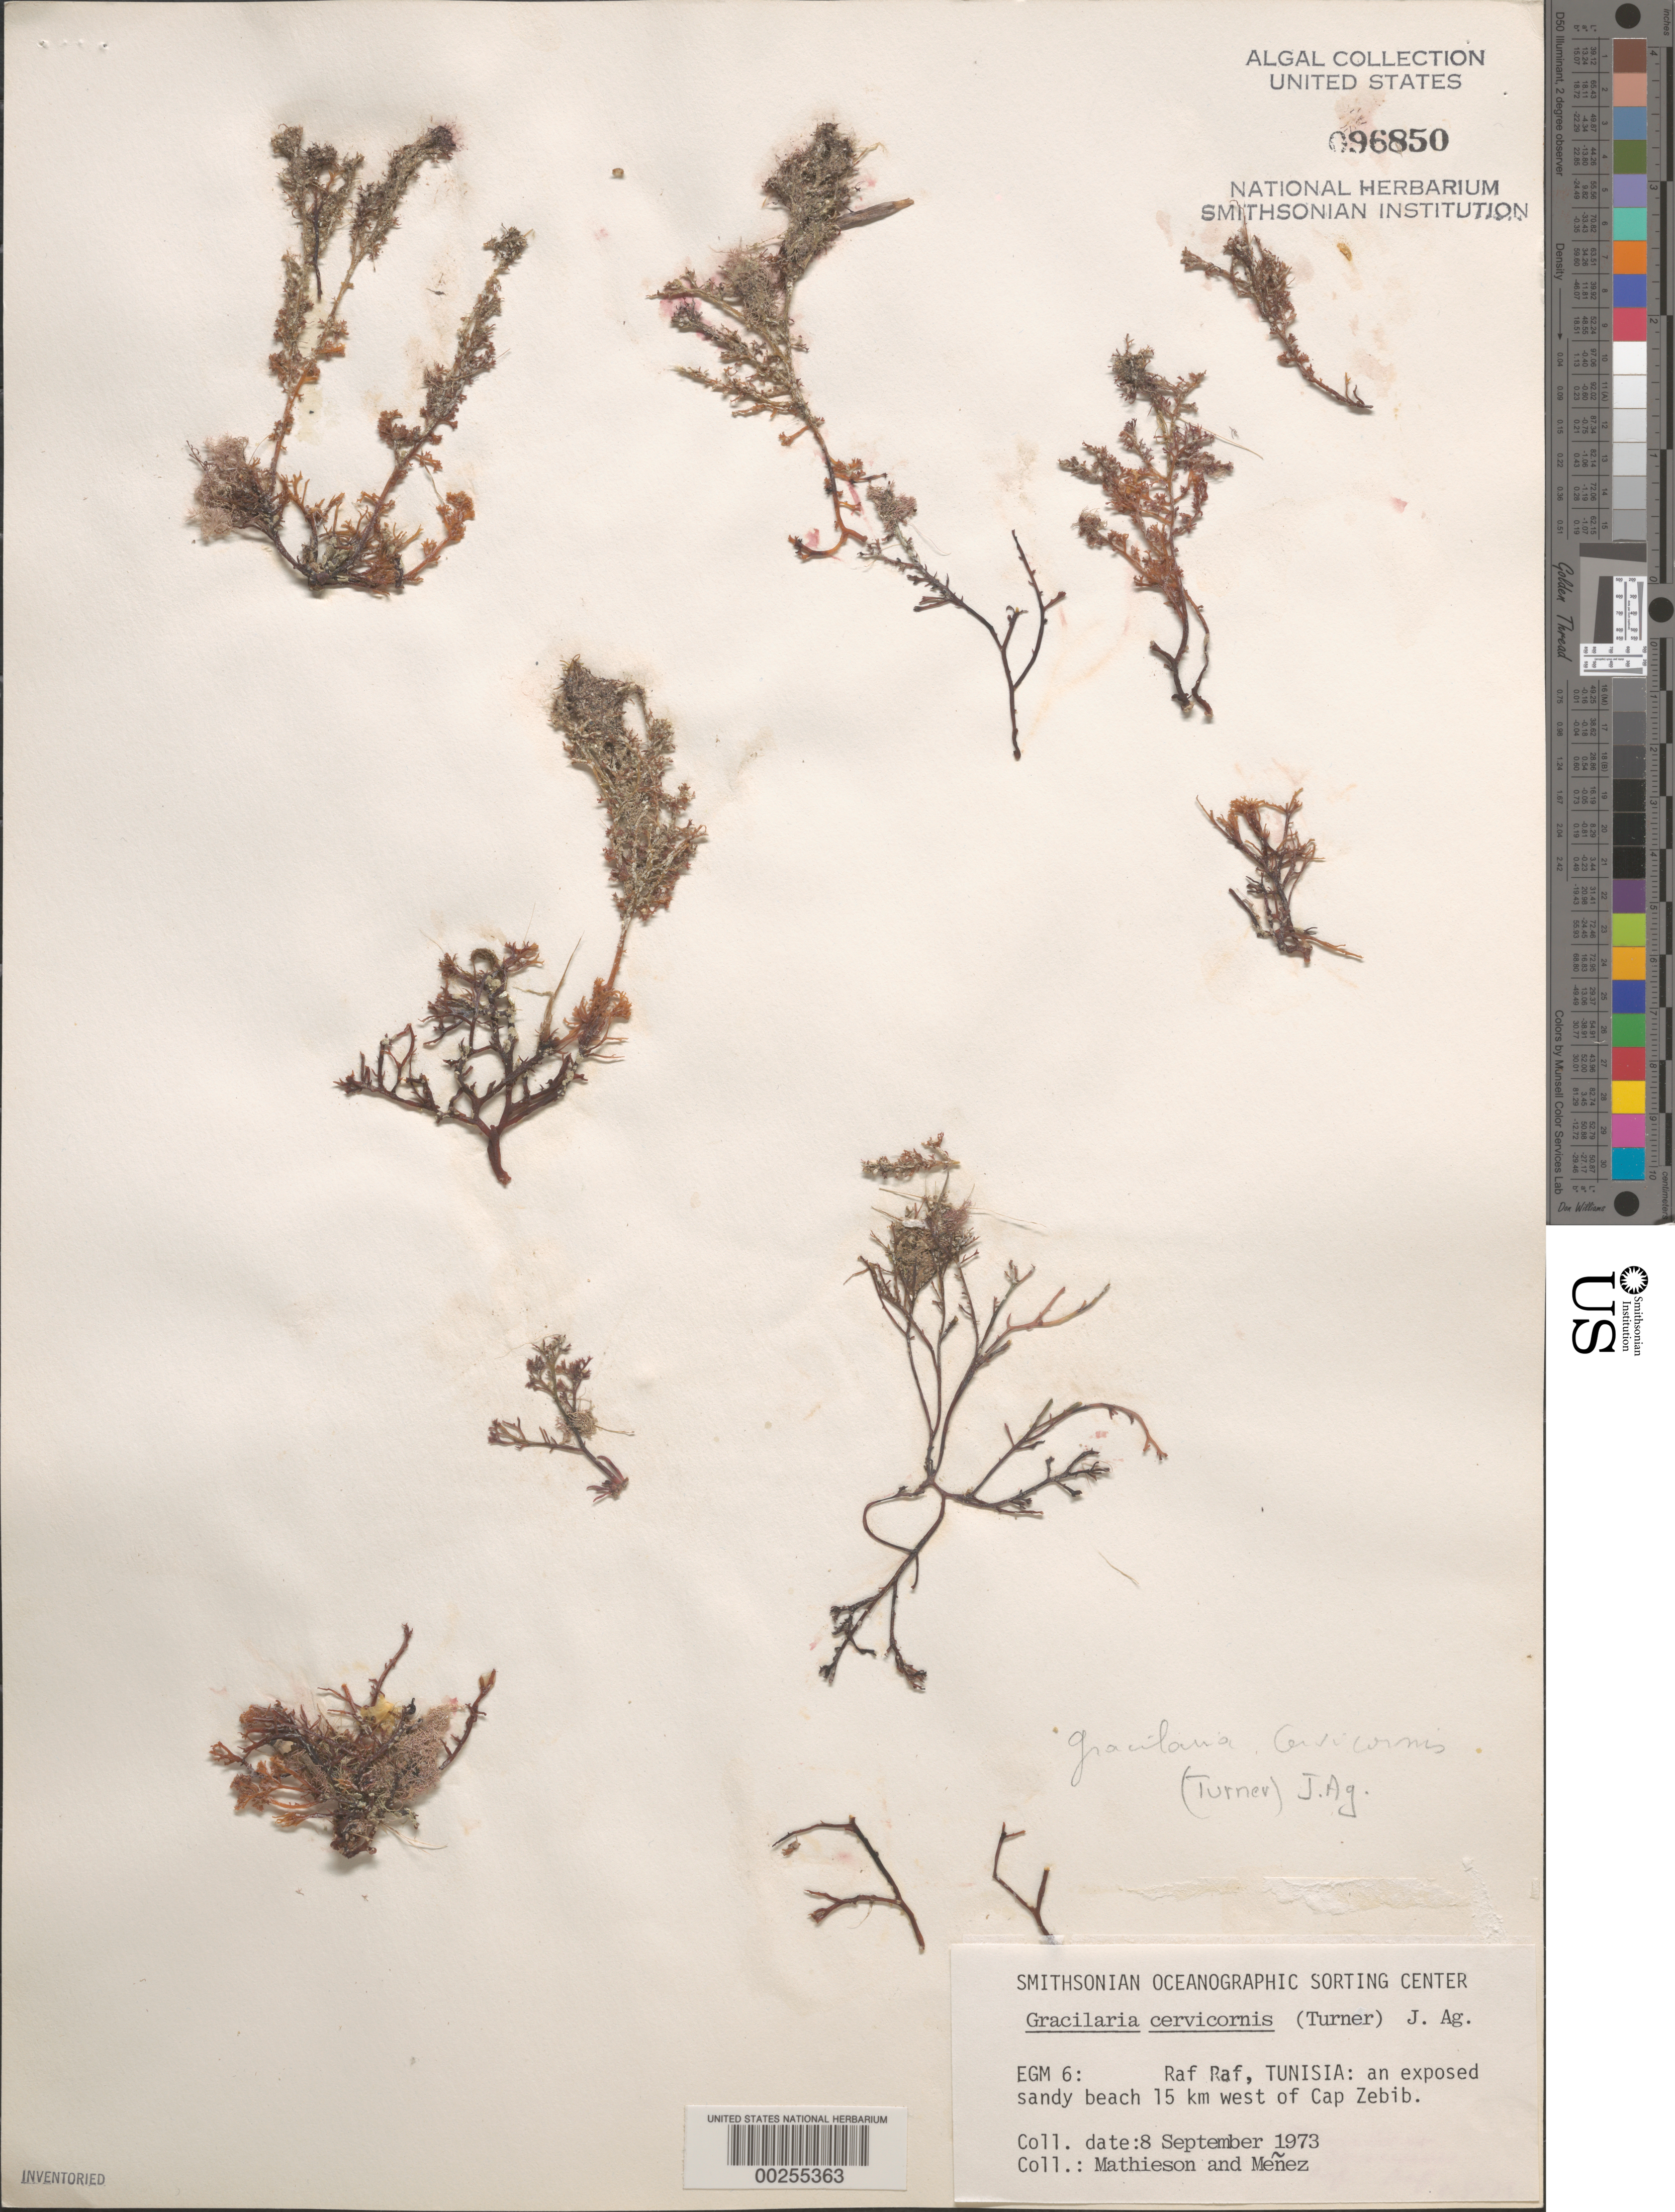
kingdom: Plantae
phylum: Rhodophyta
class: Florideophyceae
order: Gracilariales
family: Gracilariaceae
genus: Gracilaria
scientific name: Gracilaria cervicornis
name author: (Turner) J. Agardh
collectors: R. Mathieson & Meñez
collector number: EGM 6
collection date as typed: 08 Sep 1973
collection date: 1973-09-08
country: Tunisia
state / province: Bizerte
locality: Raf raf, 15 km west of cap zebib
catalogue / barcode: US 96850